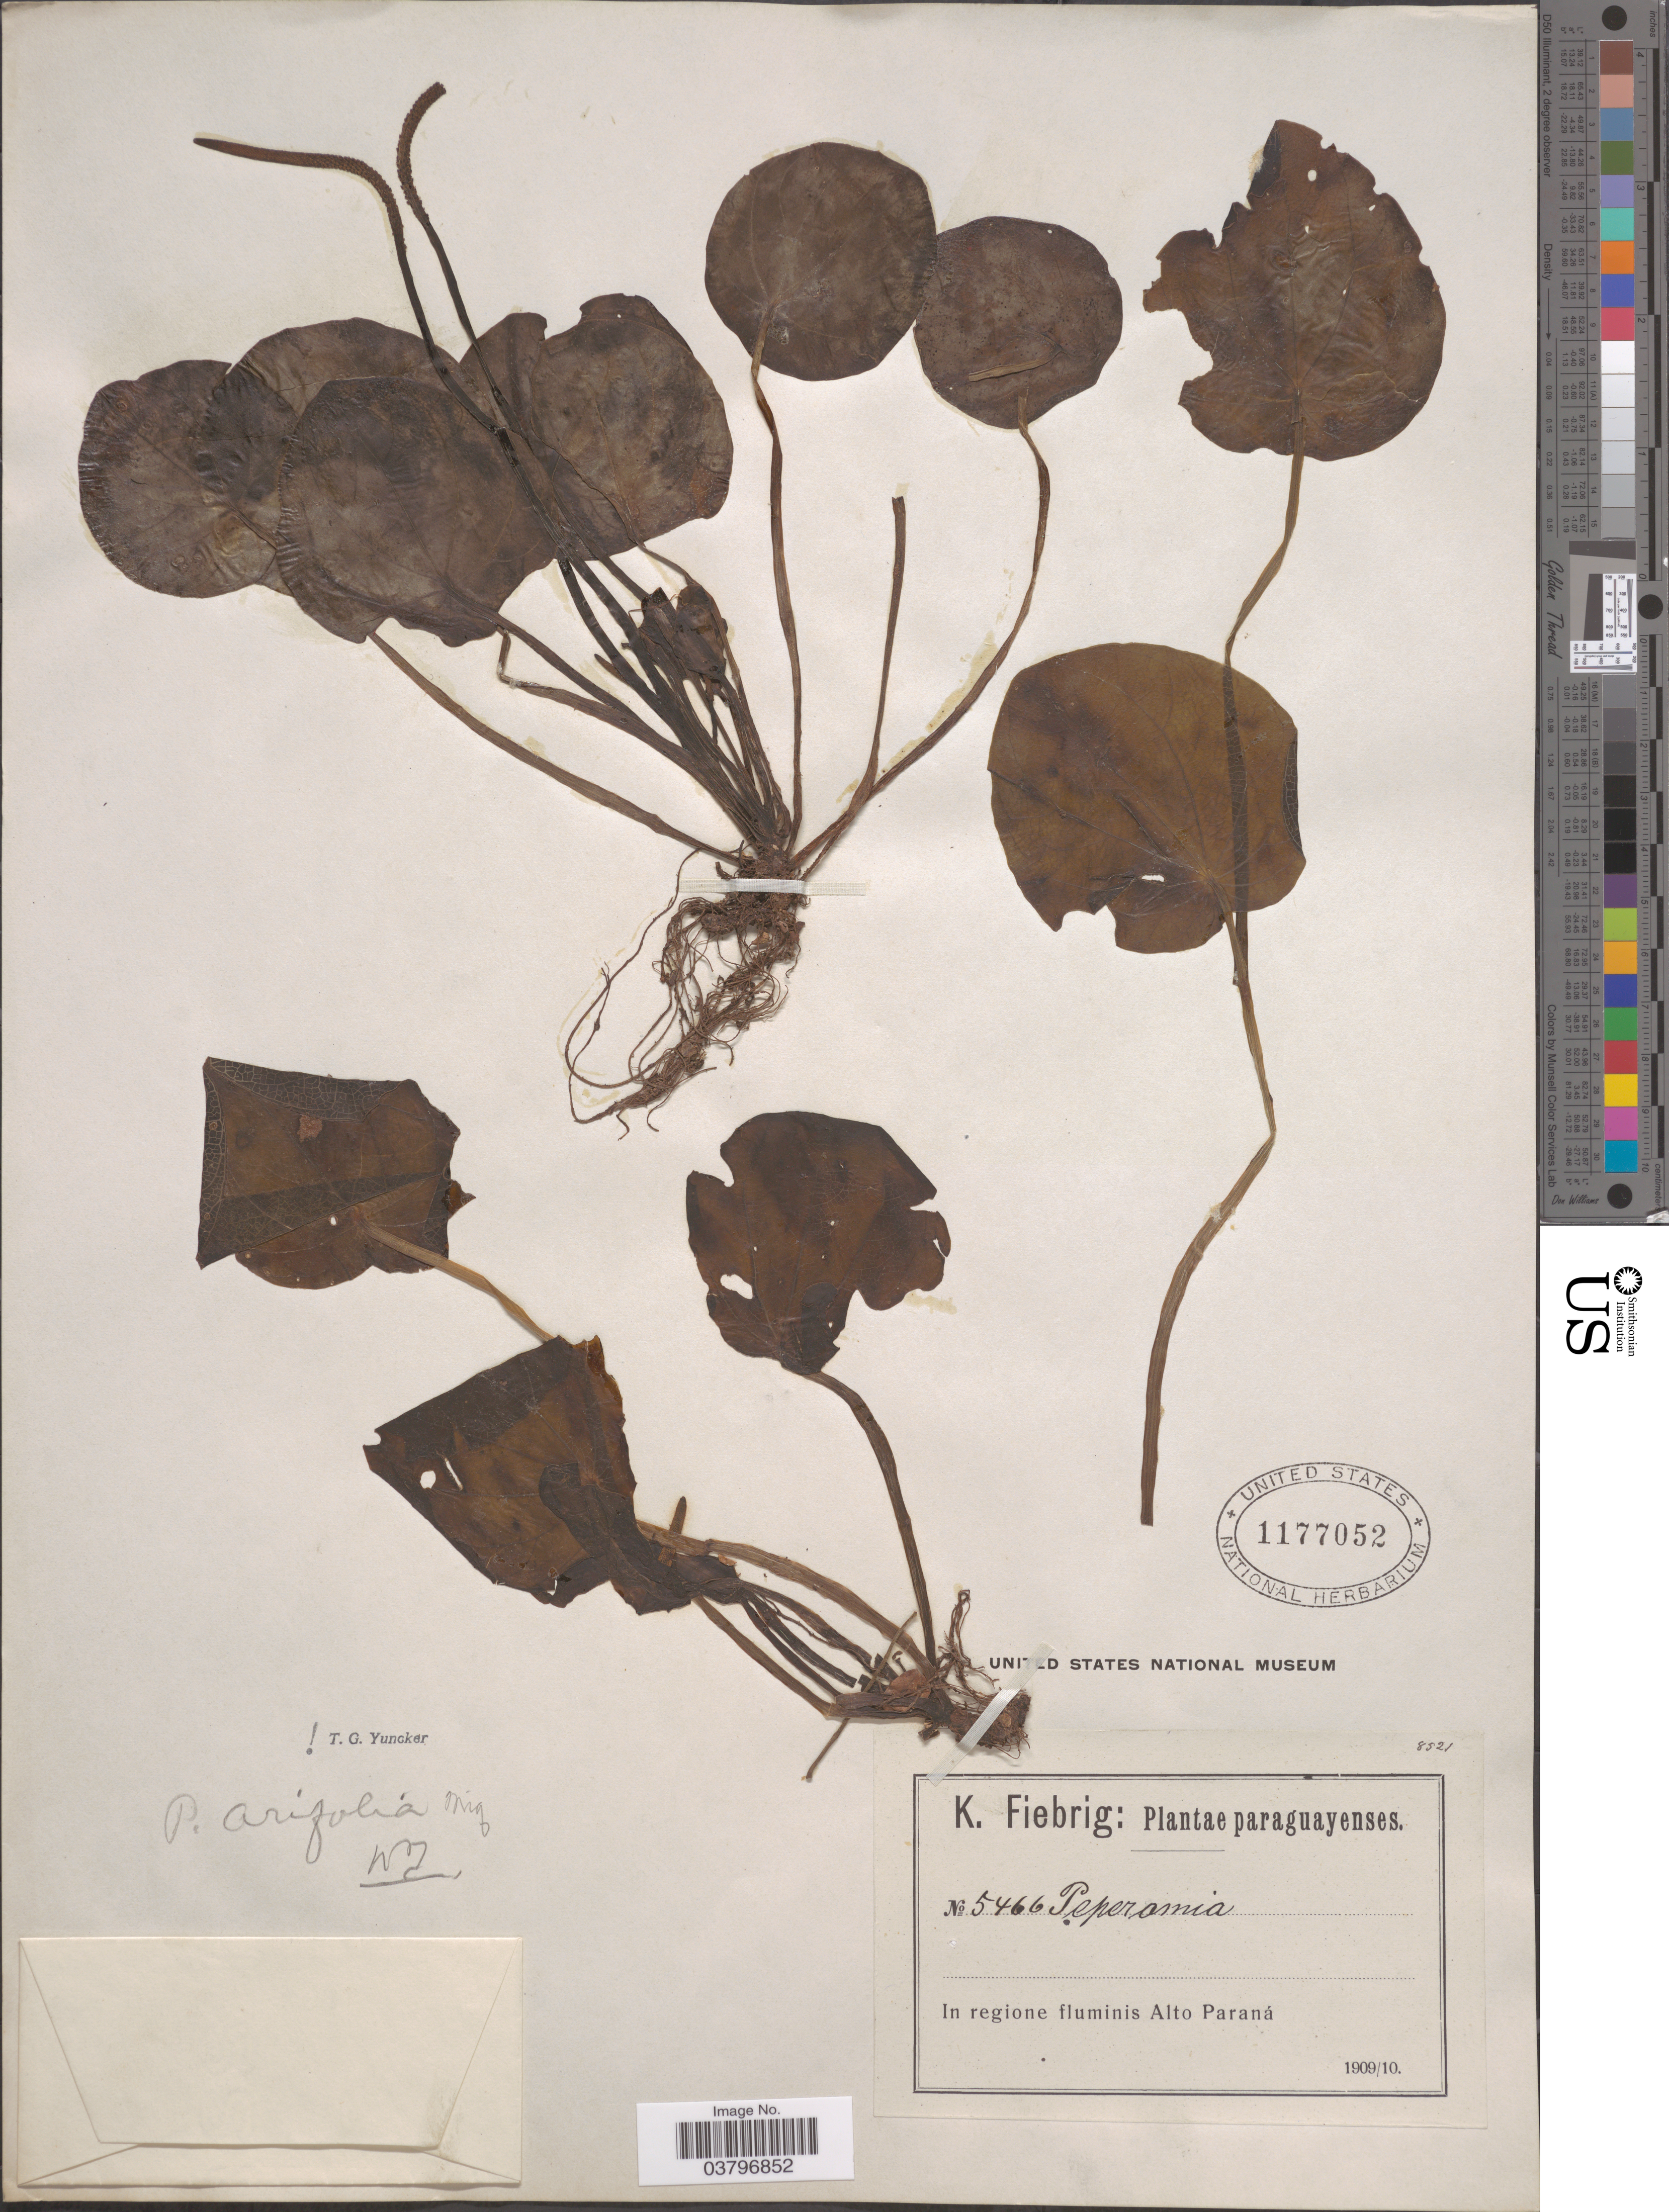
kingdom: Plantae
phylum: Tracheophyta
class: Magnoliopsida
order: Piperales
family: Piperaceae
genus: Peperomia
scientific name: Peperomia arifolia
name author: Miq.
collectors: K. Fiebrig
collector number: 5466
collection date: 1909/1910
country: Paraguay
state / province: Alto Parana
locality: In regione fluminis Alto Paraná.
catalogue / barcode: US 1177052